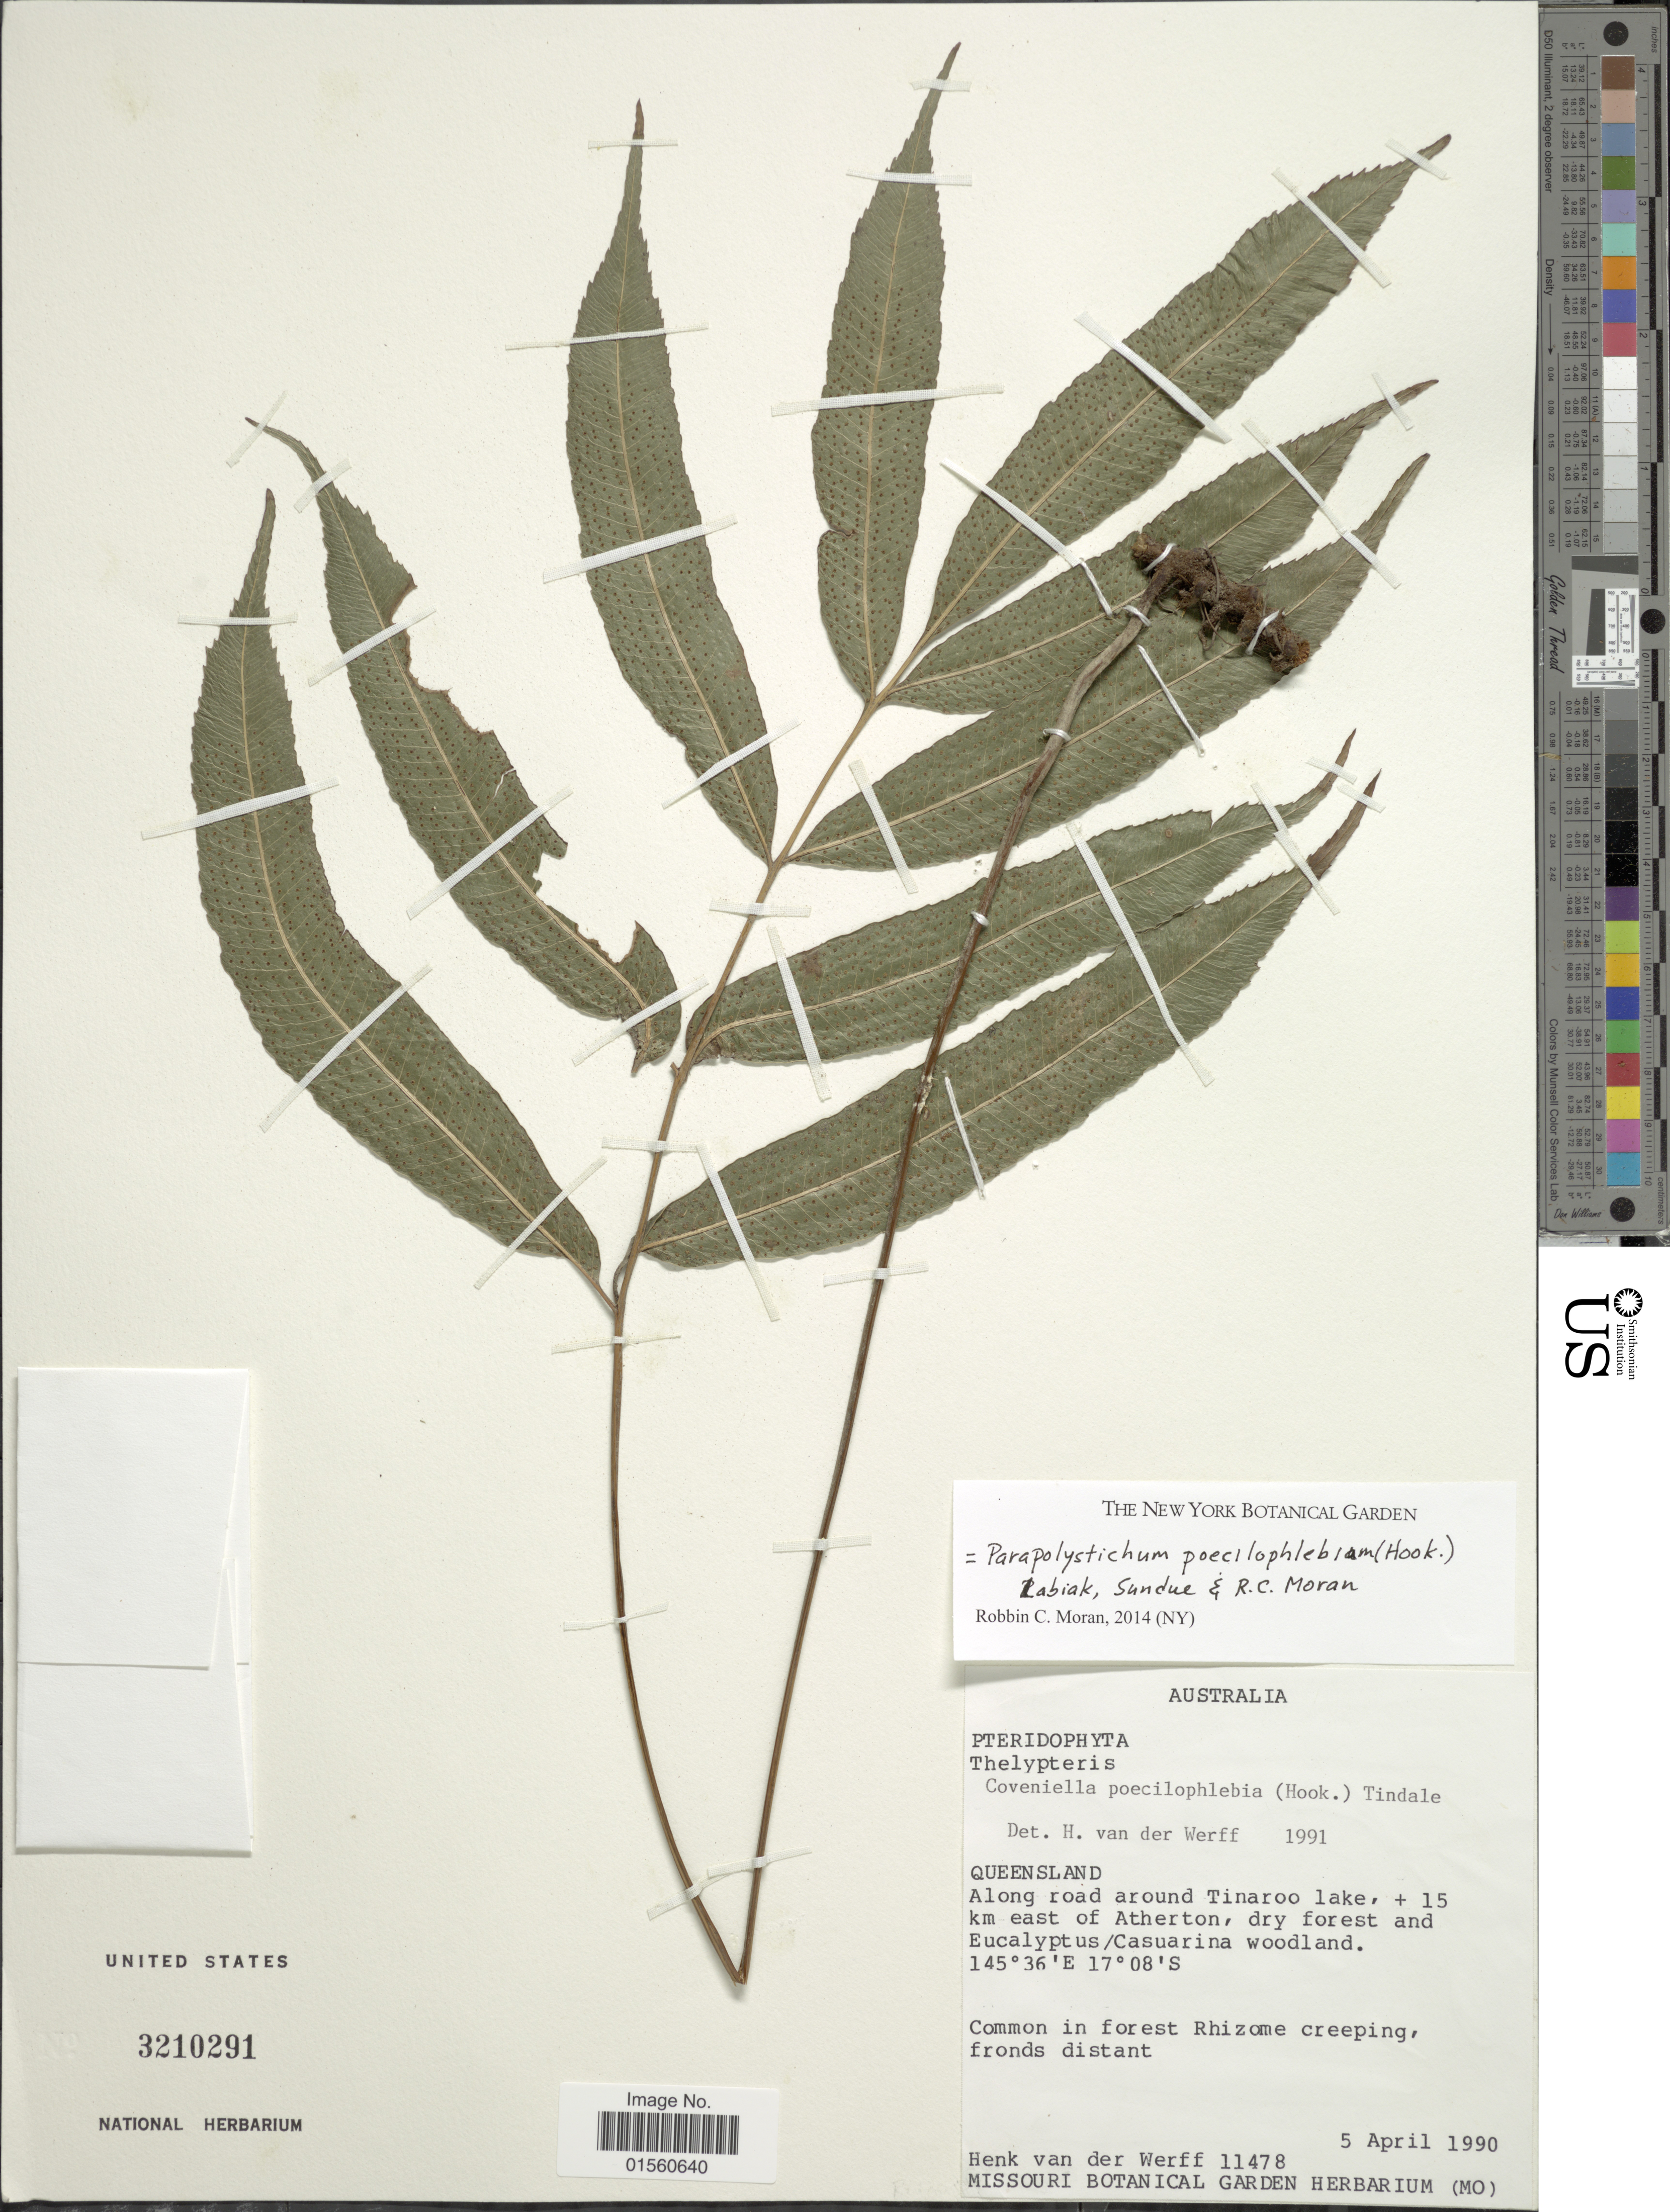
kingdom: Plantae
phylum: Tracheophyta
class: Polypodiopsida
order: Polypodiales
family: Dryopteridaceae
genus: Parapolystichum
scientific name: Parapolystichum poecilophebium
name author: (Hook.) Sundue & R.C. Moran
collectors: H. van der Werff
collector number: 11478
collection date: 1990-04-05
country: Australia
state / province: Queensland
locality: Along road around Tinaroo lake, + 15 km east of Atherton, dry forest and Eucalyptus/Casuarina woodland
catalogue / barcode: US 3210291